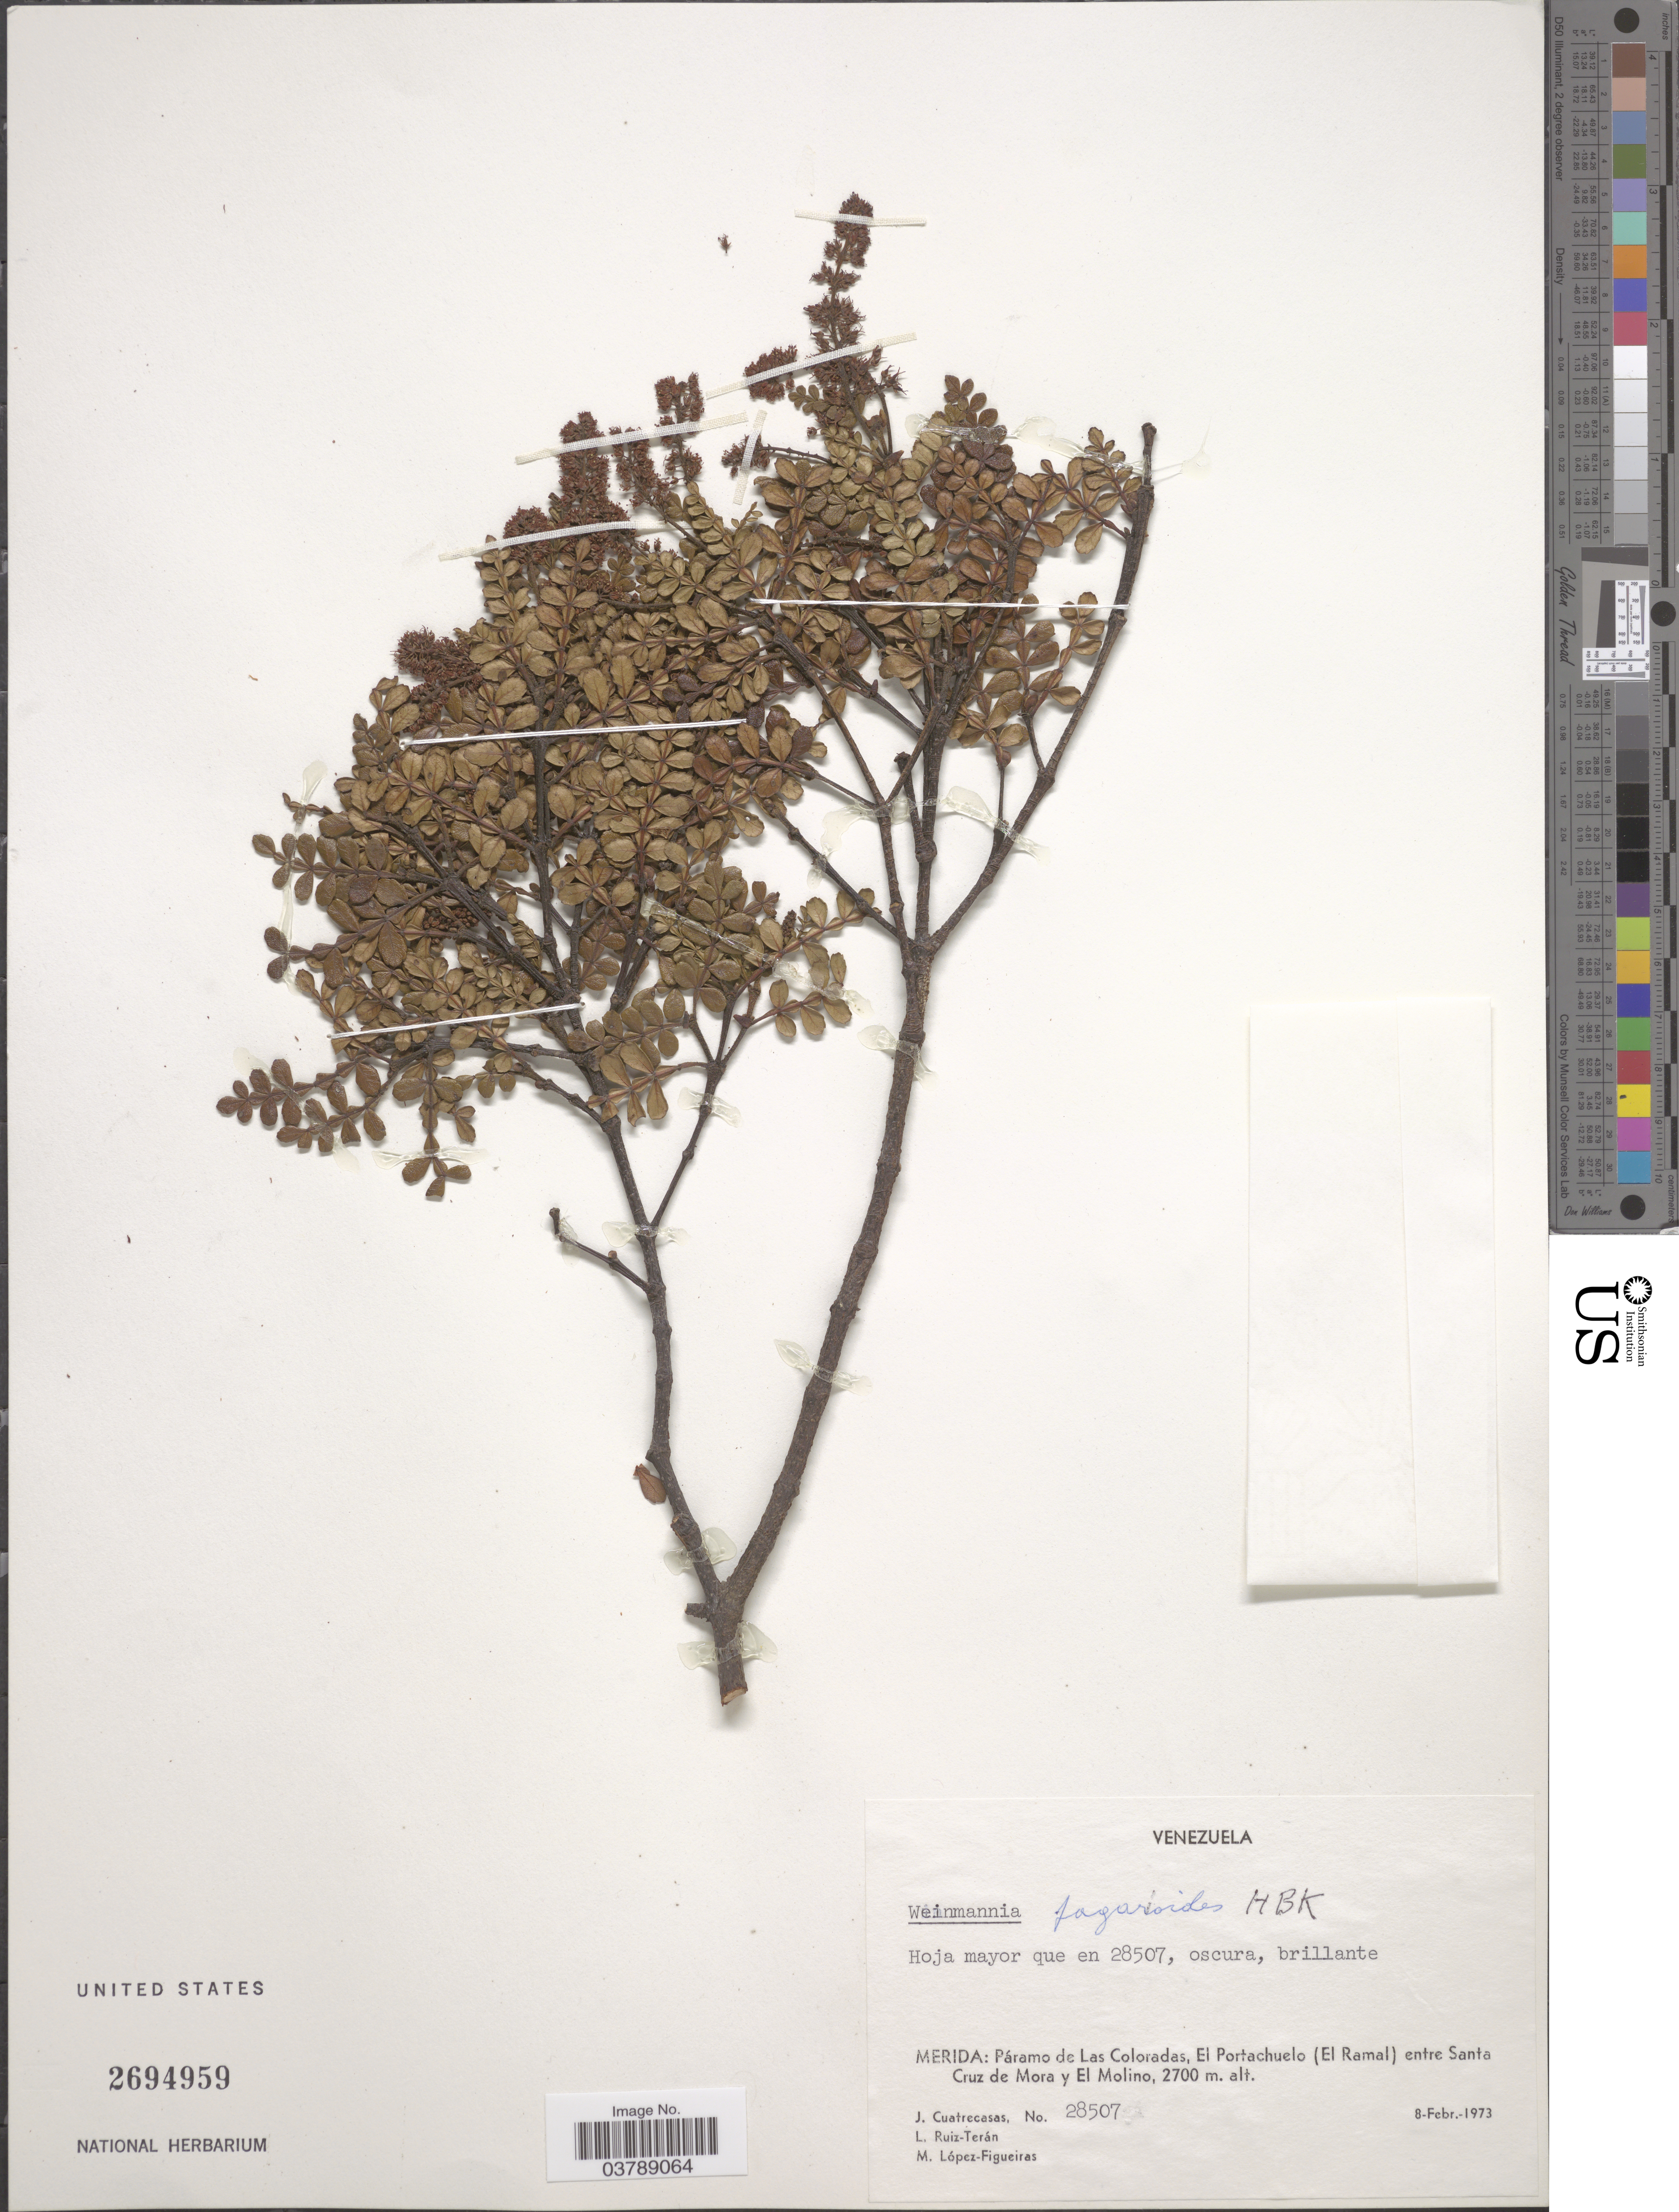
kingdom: Plantae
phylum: Tracheophyta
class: Magnoliopsida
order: Oxalidales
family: Cunoniaceae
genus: Weinmannia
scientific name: Weinmannia fagaroides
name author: Kunth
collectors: J. Cuatrecasas, L. E. Ruíz-Terán & M. López Figueiras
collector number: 28507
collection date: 1973-02-08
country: Venezuela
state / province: Merida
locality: Páramo de Las Coloradas, El Portachuelo (El Ramal) entre Santa Cruz de Mora y El Molino.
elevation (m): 2700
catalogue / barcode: US 2694959